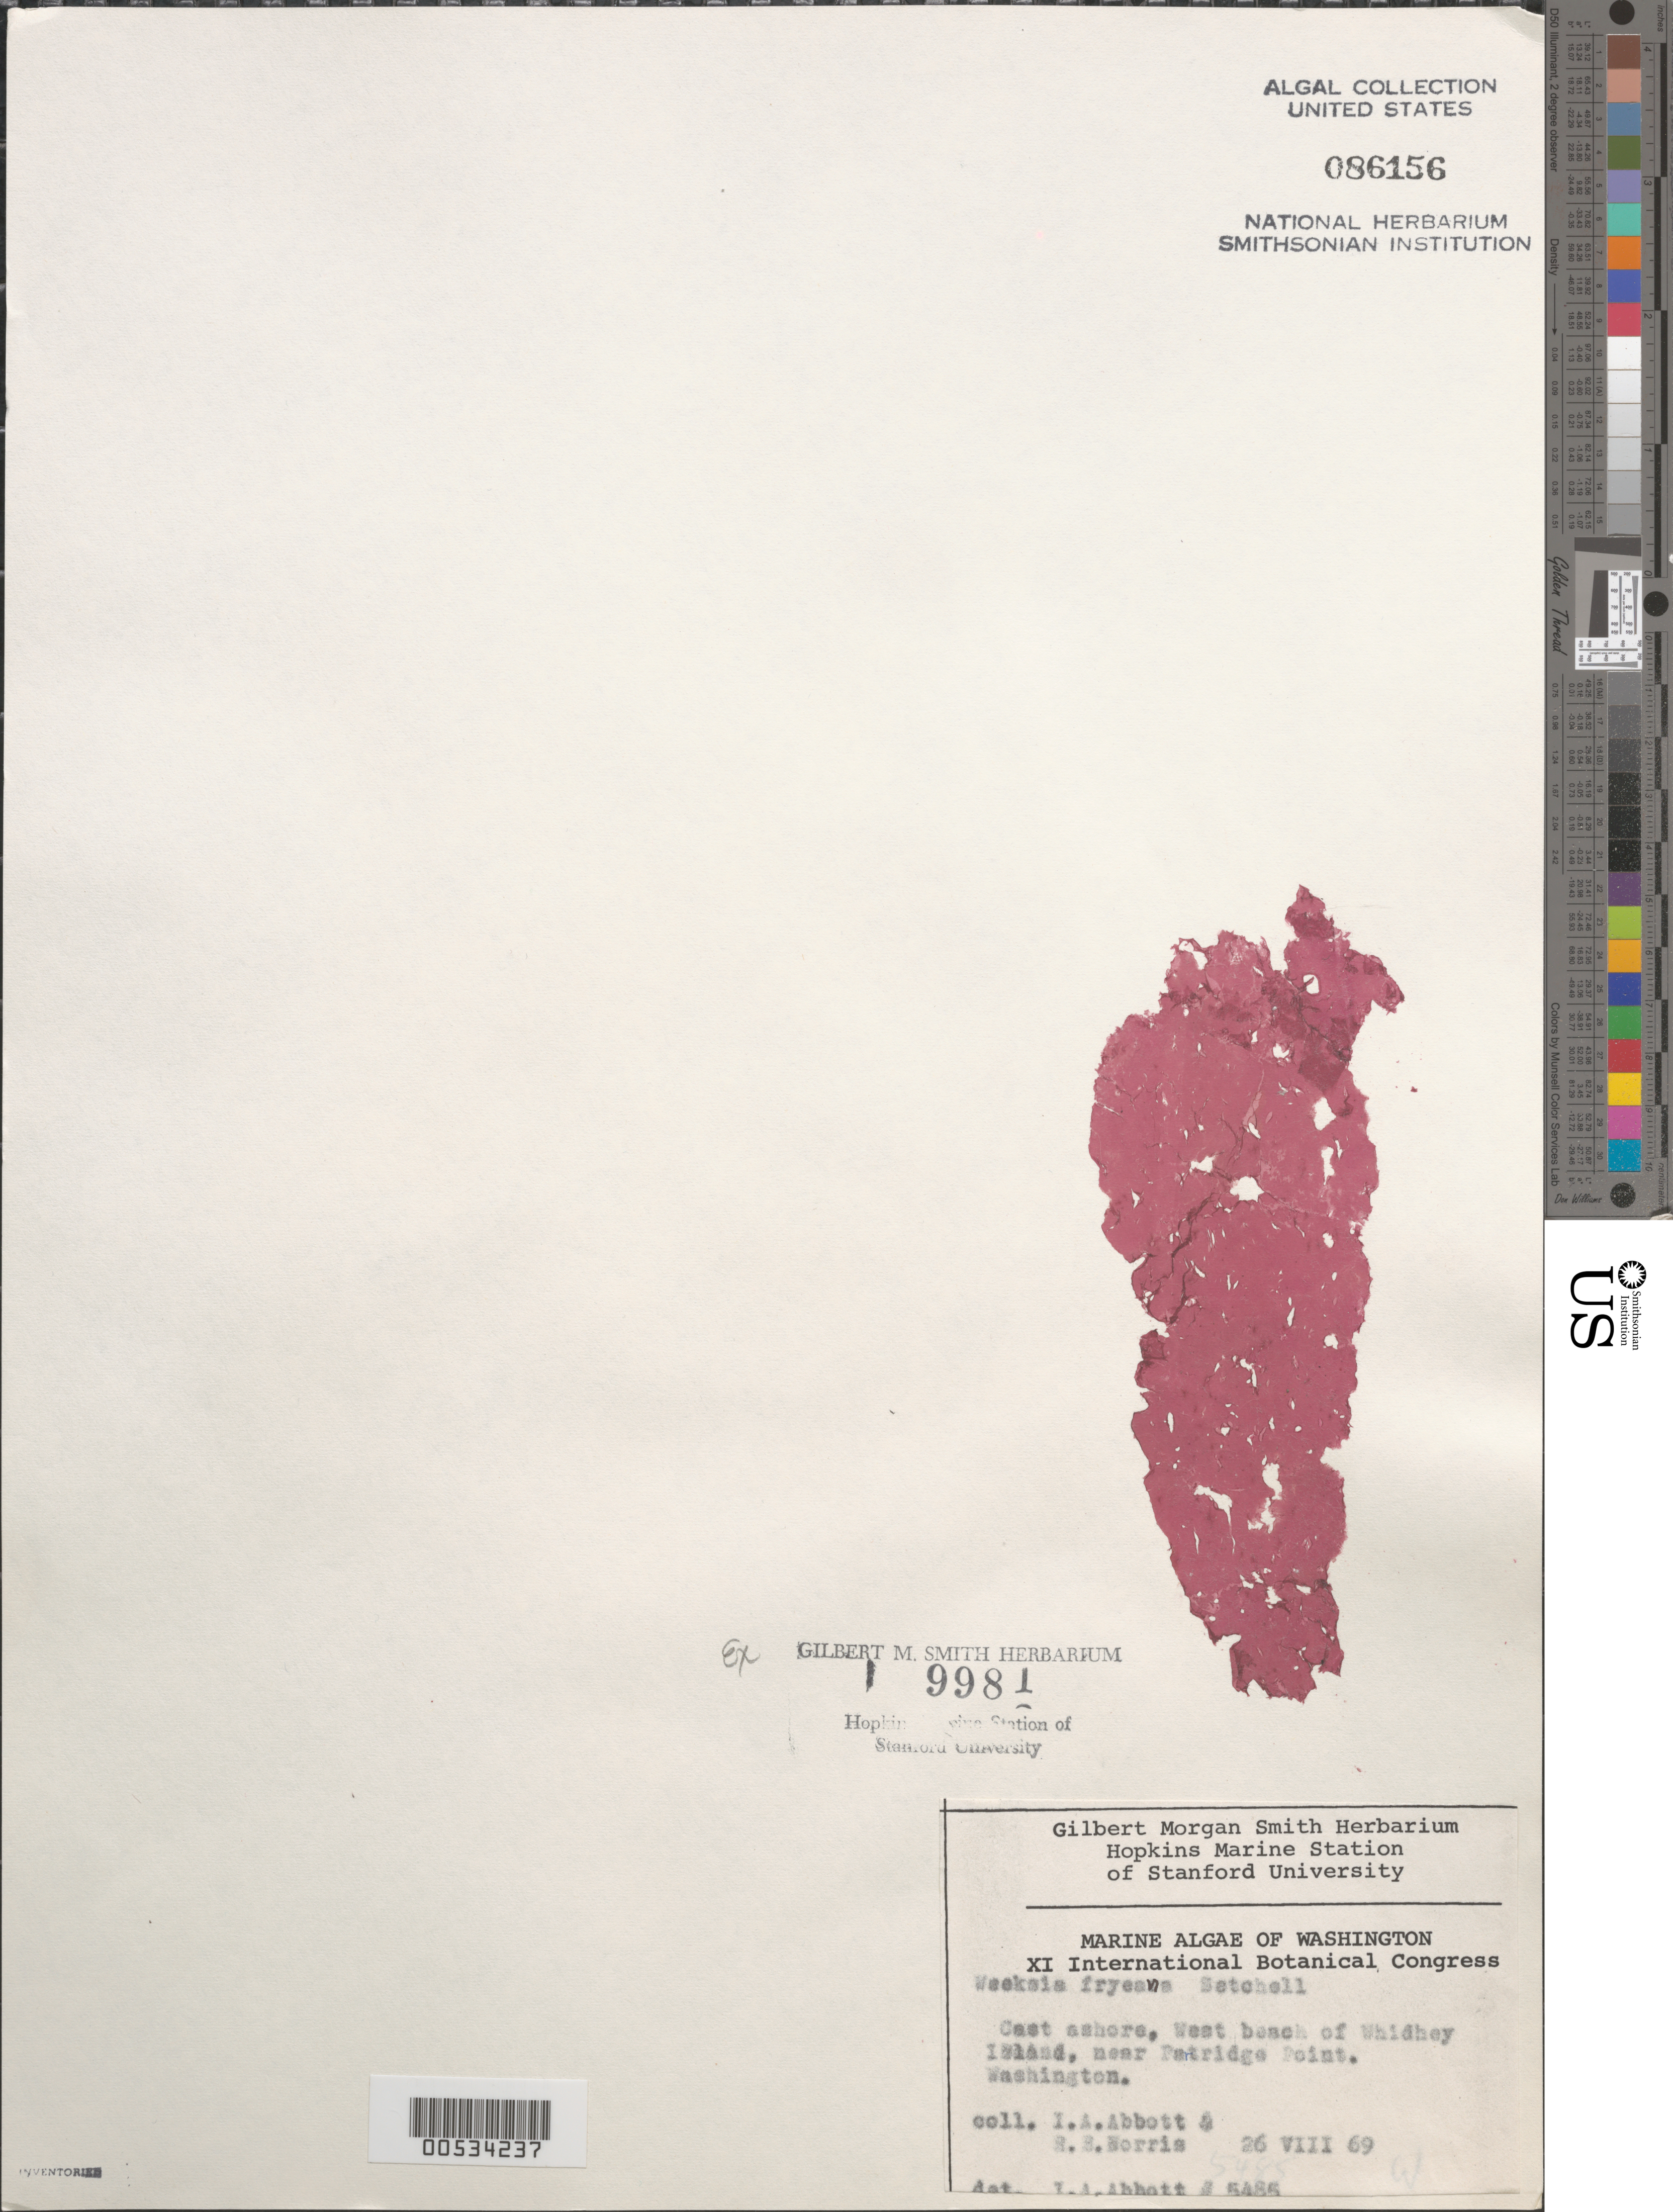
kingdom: Plantae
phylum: Rhodophyta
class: Florideophyceae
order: Gigartinales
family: Dumontiaceae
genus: Weeksia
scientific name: Weeksia coccinea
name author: (Harv.) S.C. Lindstrom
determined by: Algae name updating Project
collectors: I. A. Abbott & R. E. Norris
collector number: IAA 5485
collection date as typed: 26 Aug 1969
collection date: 1969-08-26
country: United States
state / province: Washington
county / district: Island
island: Whidbey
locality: West Beach near Partridge Point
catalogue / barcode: US 86156